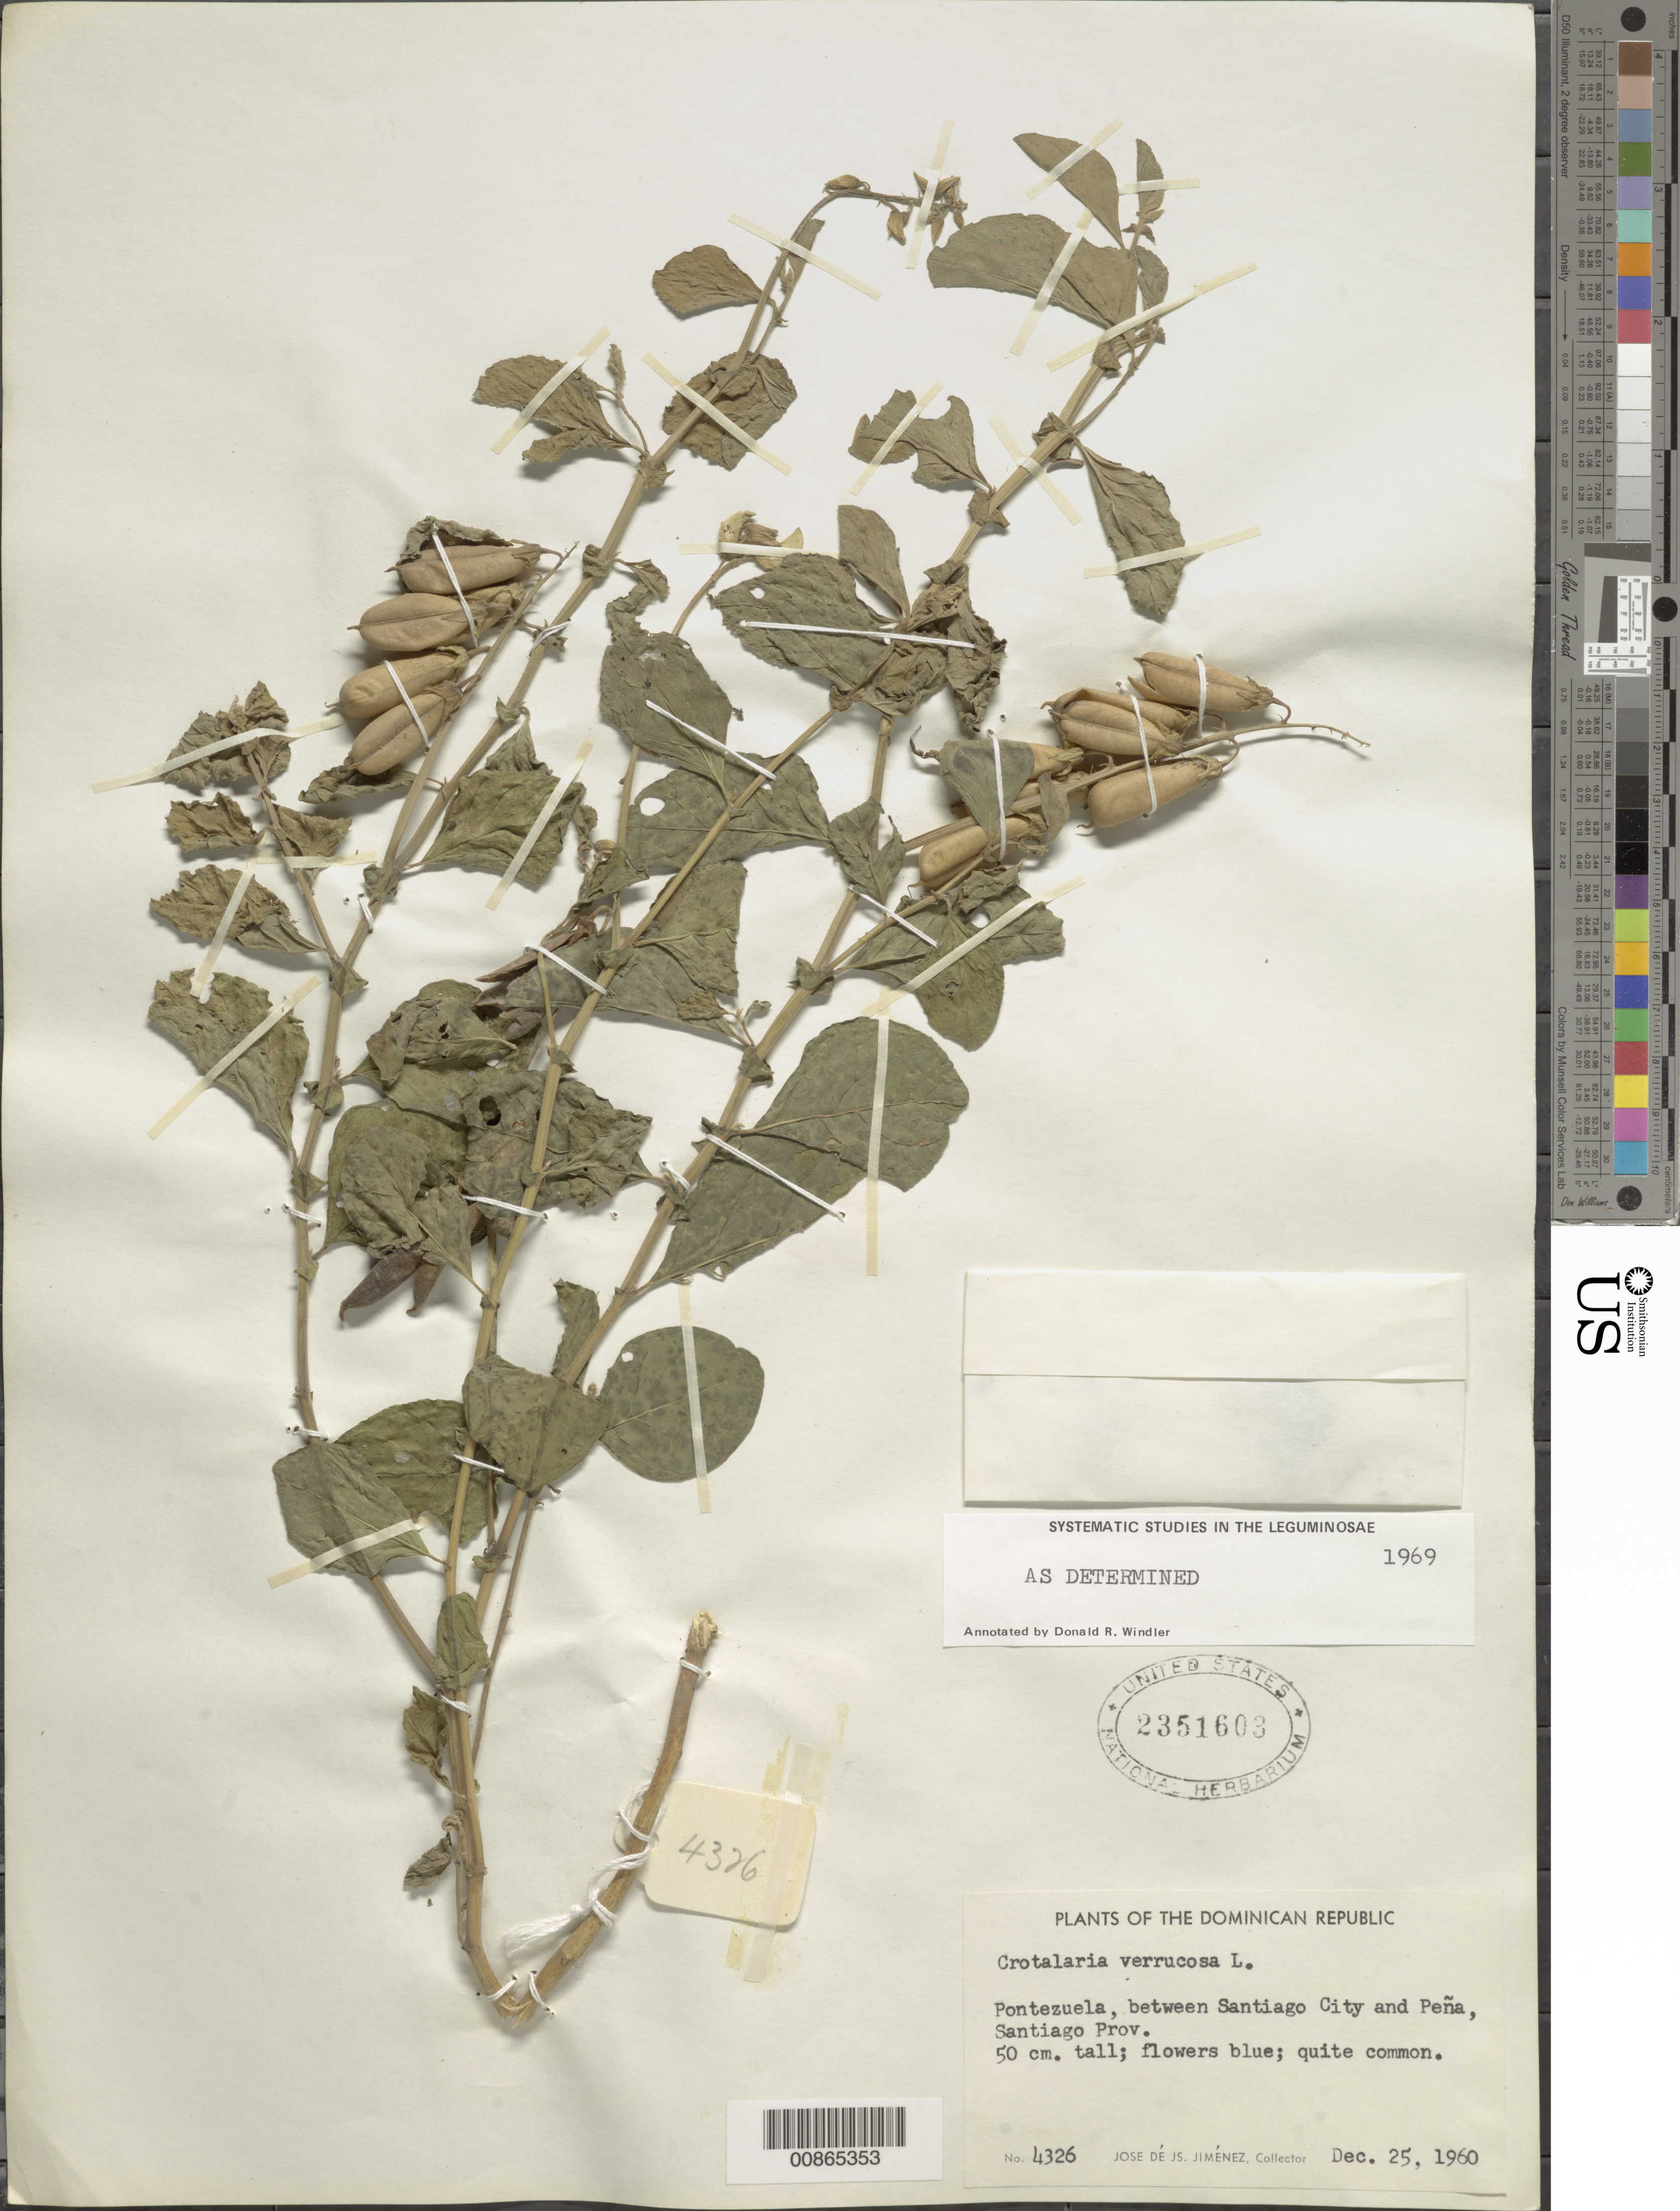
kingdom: Plantae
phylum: Tracheophyta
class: Magnoliopsida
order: Fabales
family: Fabaceae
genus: Crotalaria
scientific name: Crotalaria verrucosa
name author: L.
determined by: Windler, D. R.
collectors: J. J. Jiménez Almonte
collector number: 4326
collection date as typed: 25 Dec 1960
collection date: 1960-12-25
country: Dominican Republic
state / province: Santiago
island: Hispaniola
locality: Pontezuela, between Santiago City and Peña.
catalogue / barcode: US 2351603